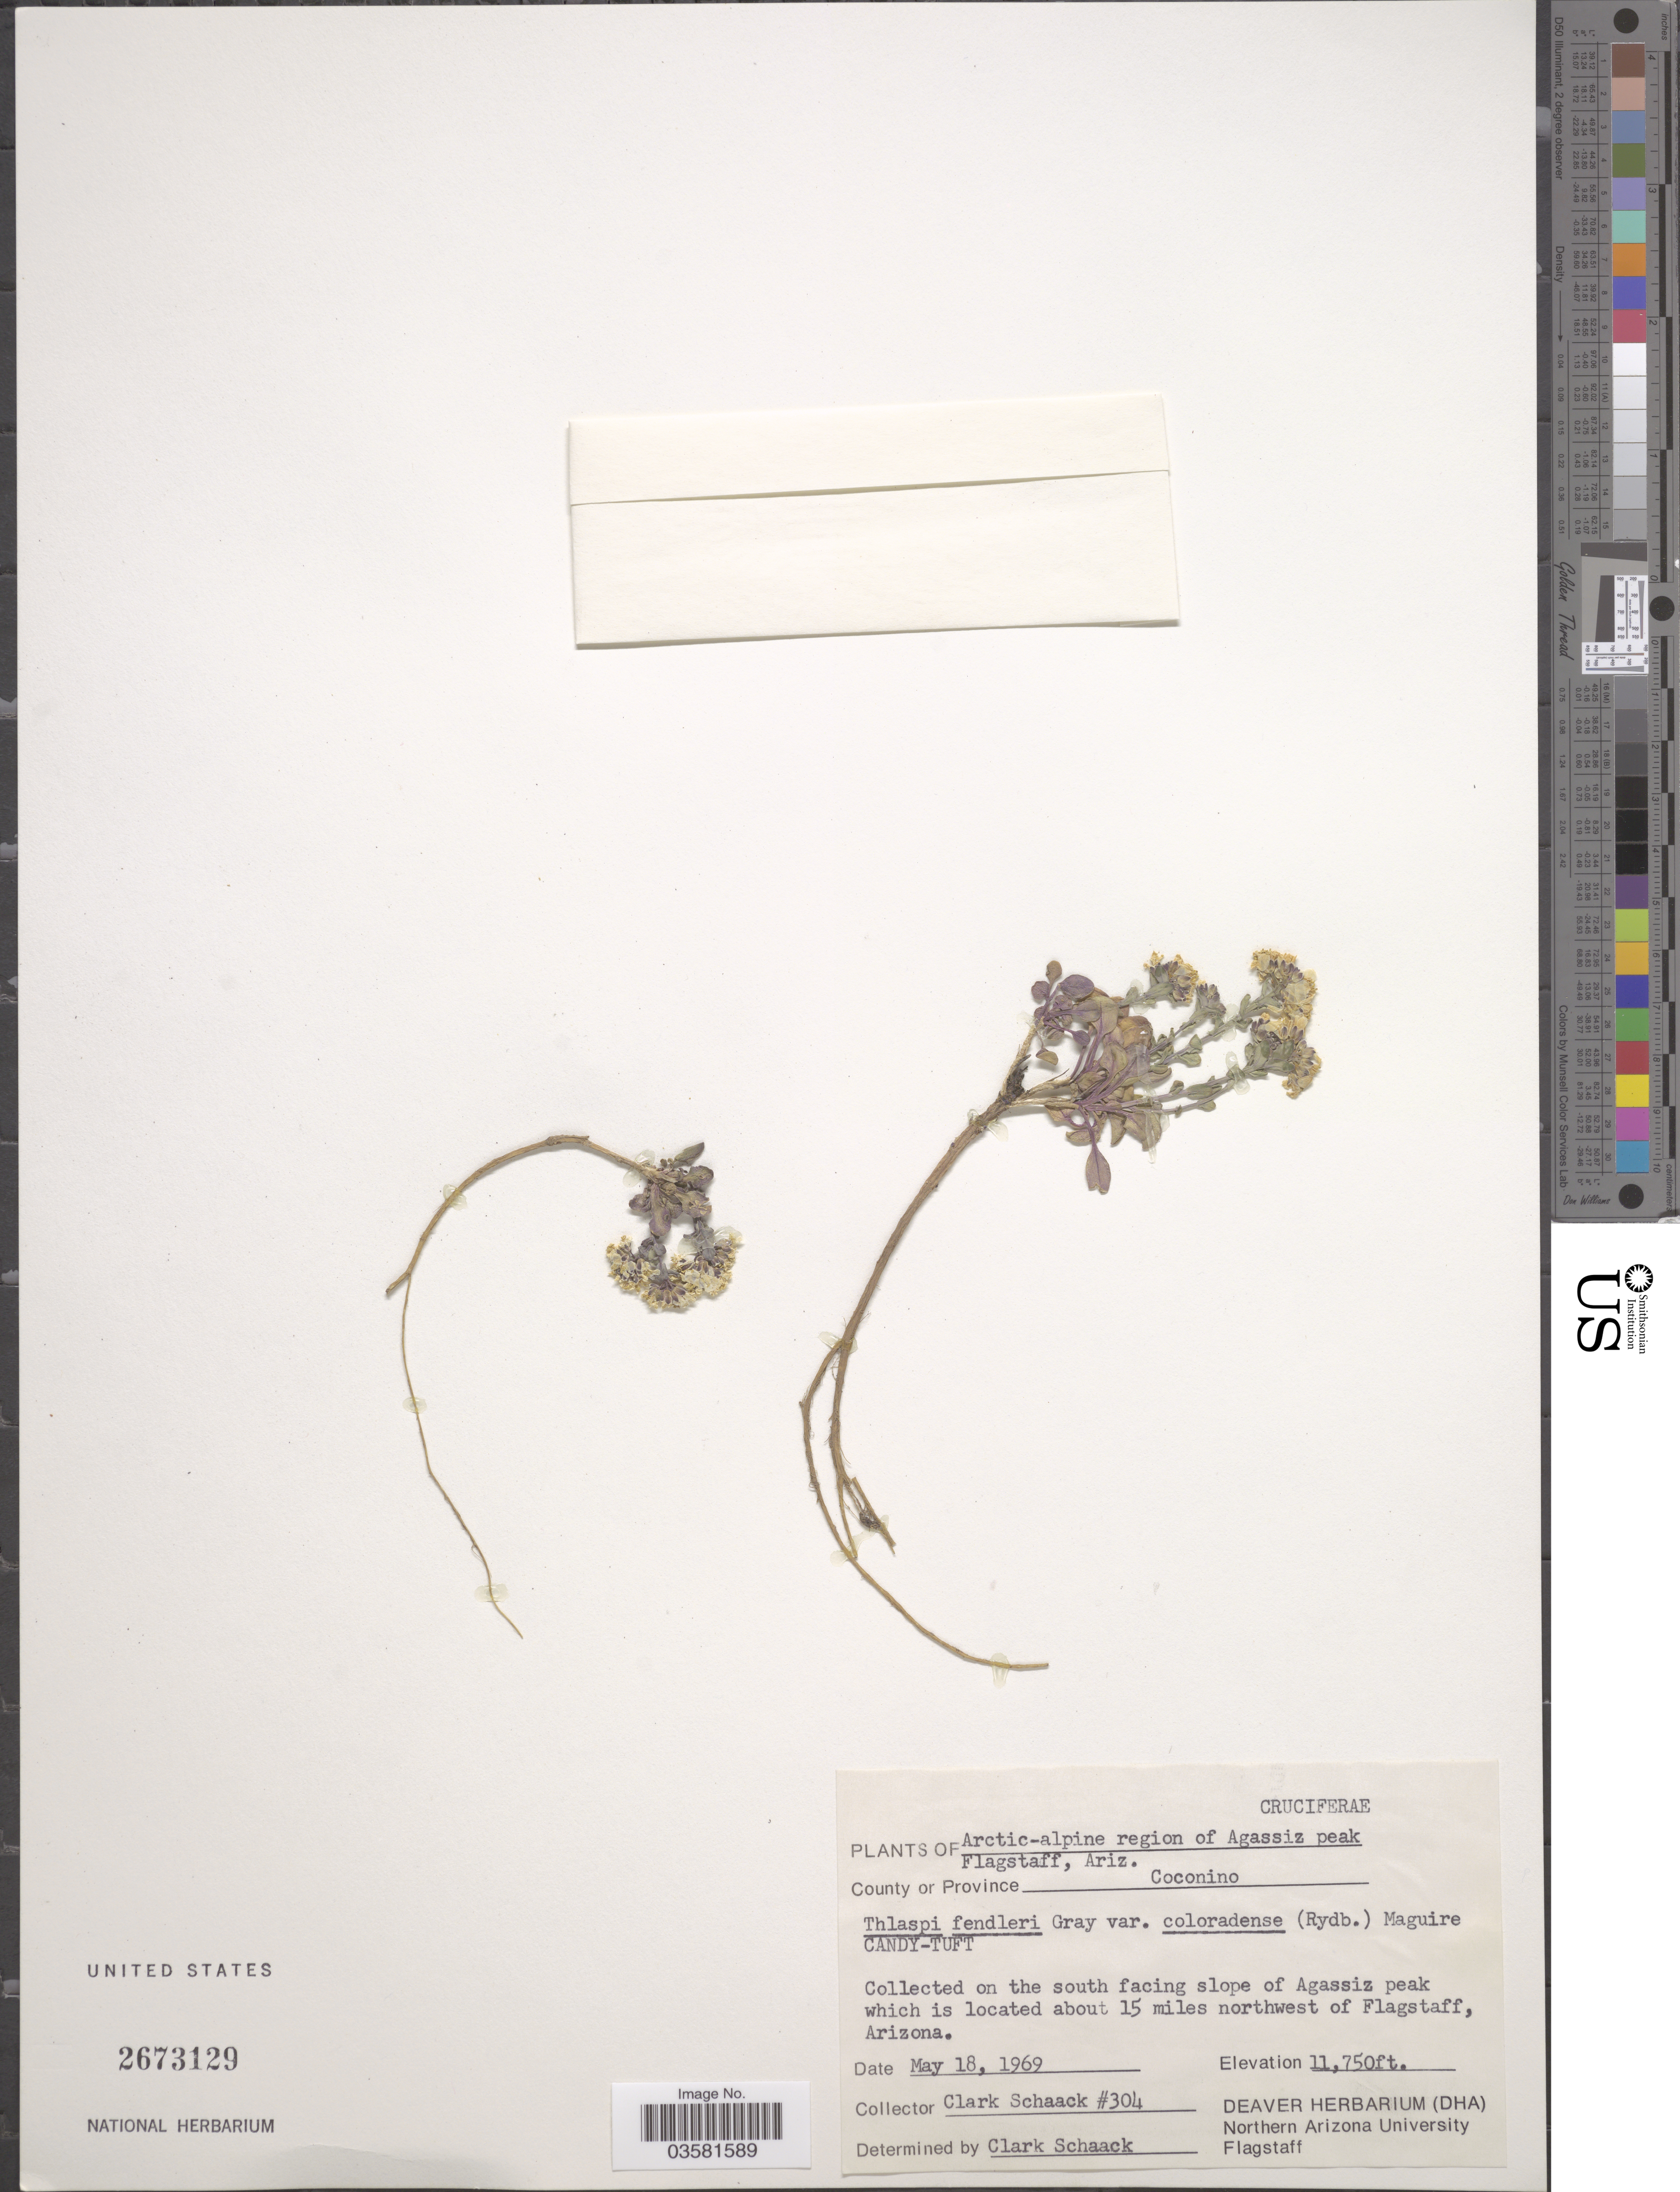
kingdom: Plantae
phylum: Tracheophyta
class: Magnoliopsida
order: Brassicales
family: Brassicaceae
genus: Thlaspi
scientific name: Thlaspi fendleri var. coloradoense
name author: (Rydb.) Maguire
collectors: C. G. Schaack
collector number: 304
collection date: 1969-05-18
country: United States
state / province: Arizona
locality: Arctic-alpine region of Agassiz peak. Flagstaff. Province Coconino. South facing slope of Agassiz peak which is located about 15 miles northwest of Flagstaff.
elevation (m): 3581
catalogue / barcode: US 2673129